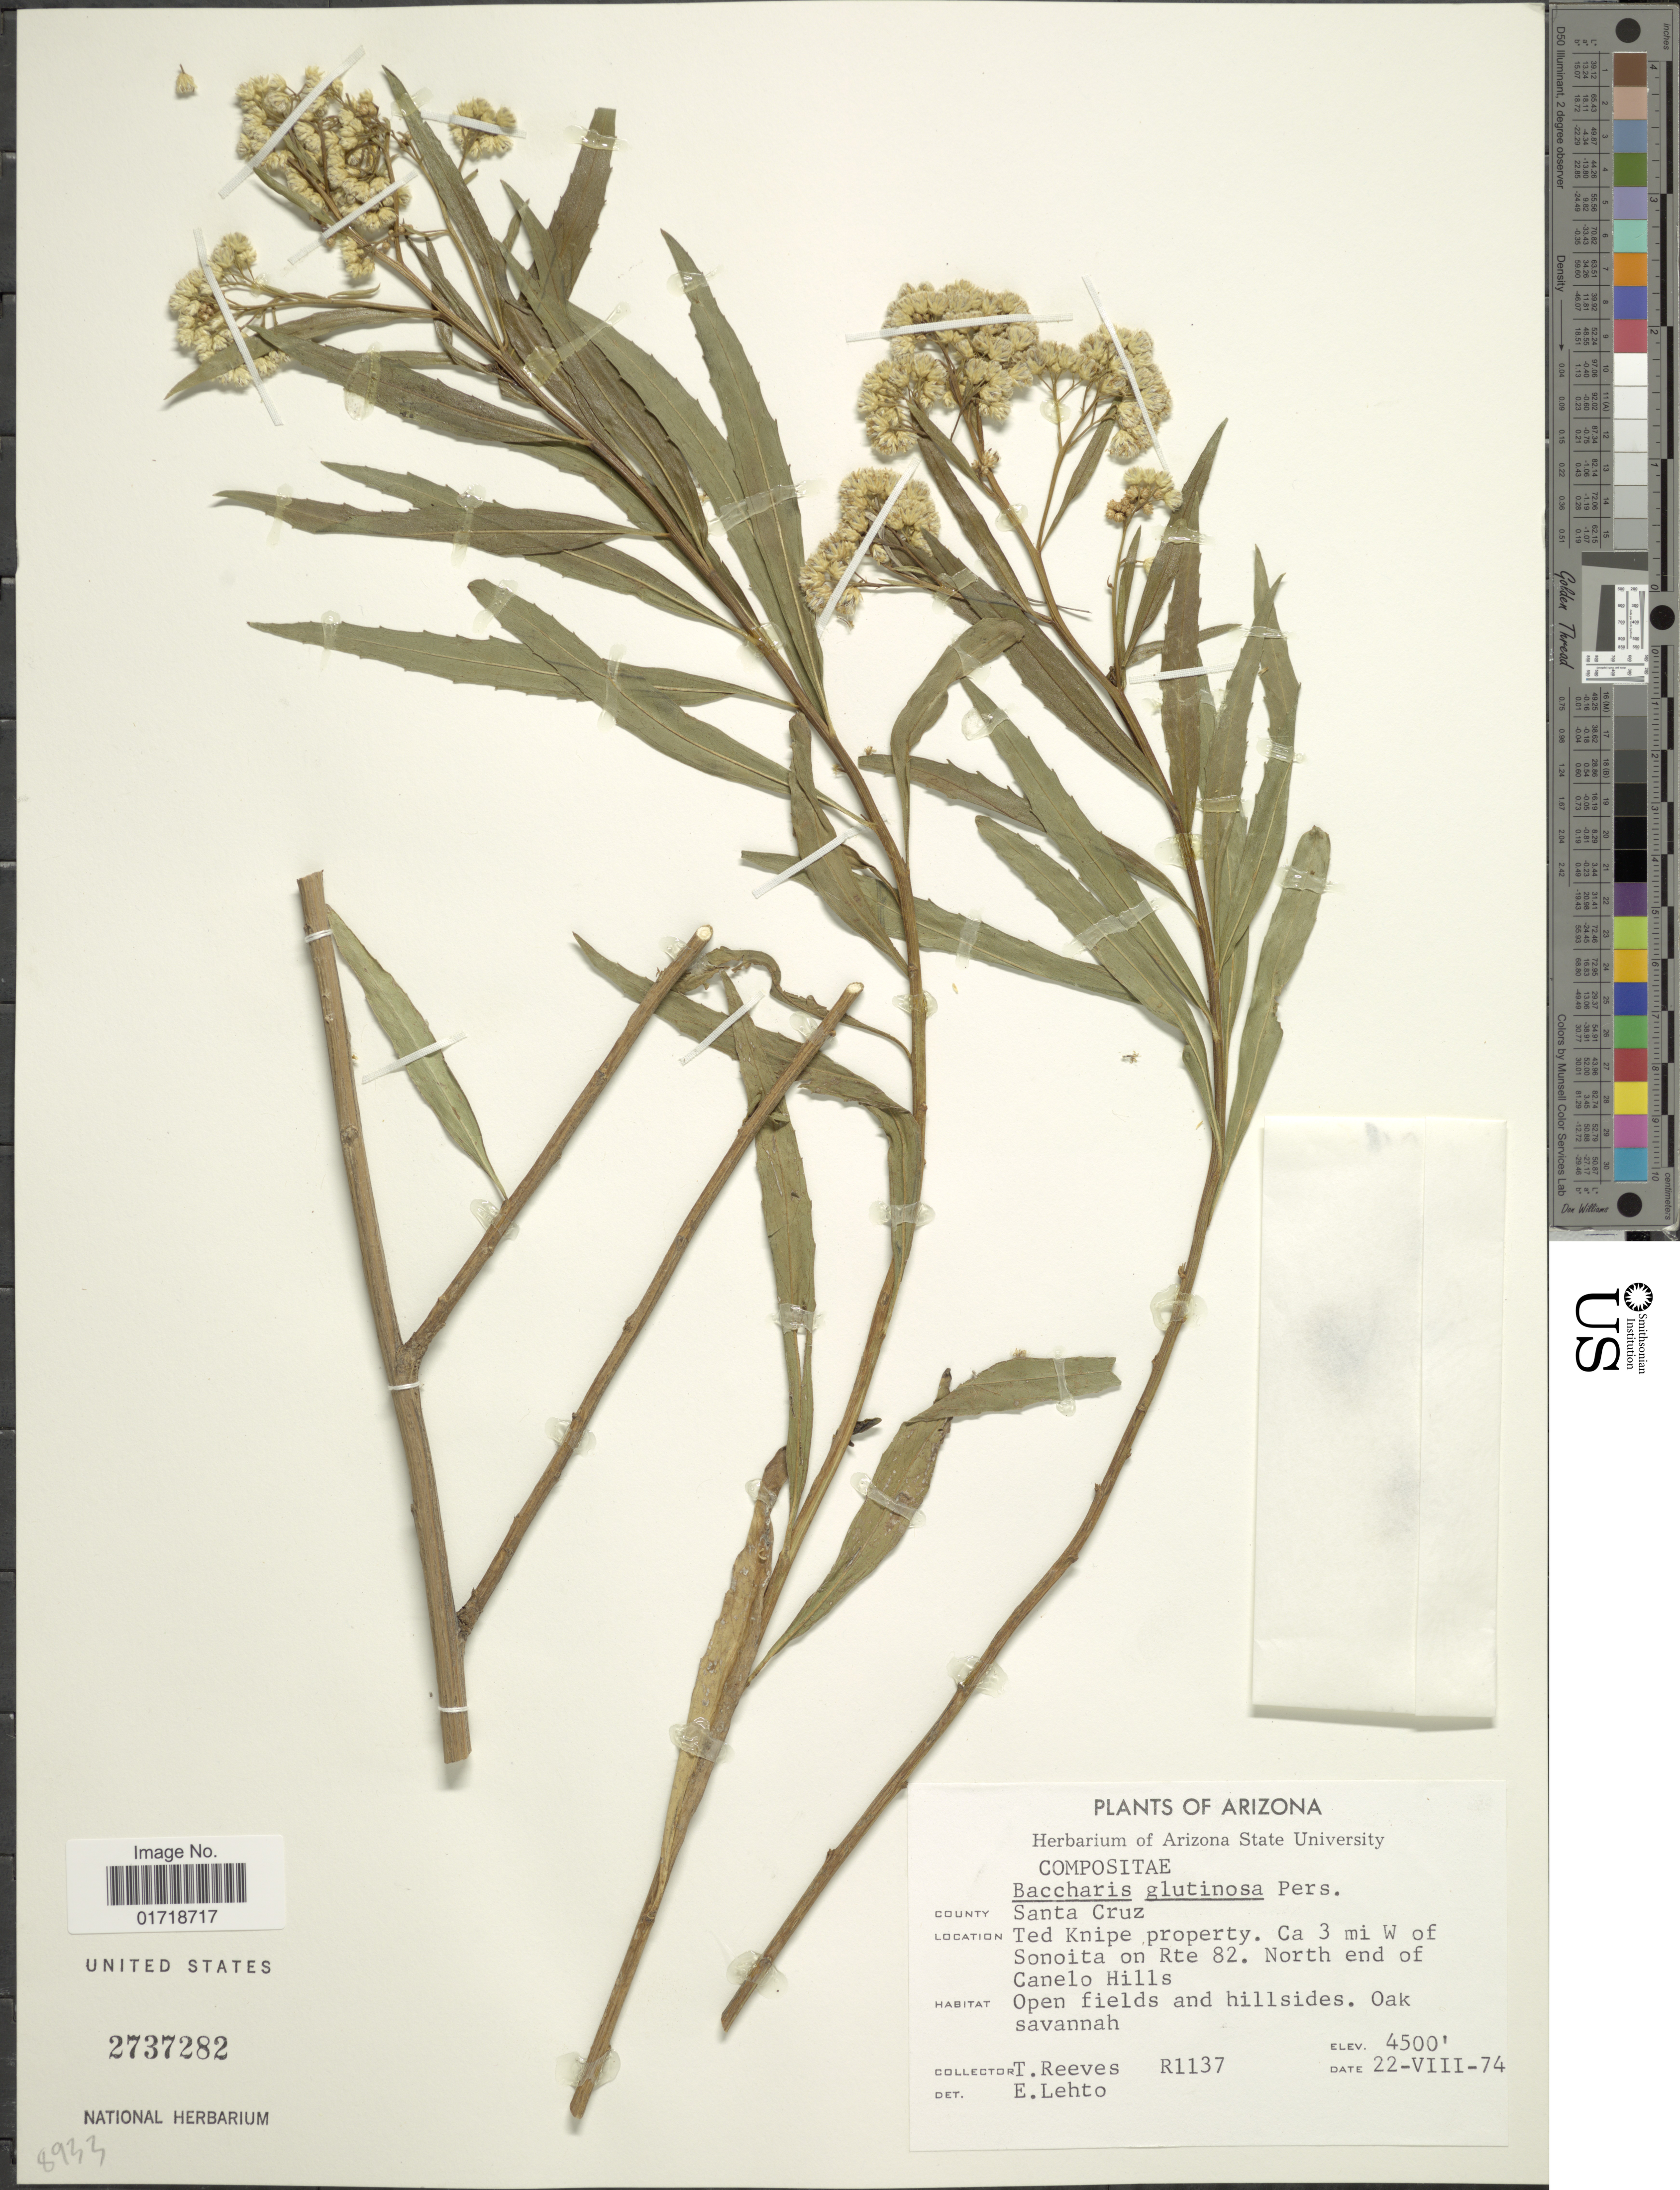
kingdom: Plantae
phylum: Tracheophyta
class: Magnoliopsida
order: Asterales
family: Asteraceae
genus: Baccharis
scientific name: Baccharis glutinosa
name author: Pers.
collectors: T. Reeves & E. Lehto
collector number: R1137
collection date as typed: Transcribed d/m/y: 22/8/74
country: United States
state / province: Arizona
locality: Santa Cruz, Ted Knipe property, Ca 3 mi W of Sonaoita on Rte 82, North end of Canelo Hills.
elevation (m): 1372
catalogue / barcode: US 2737282